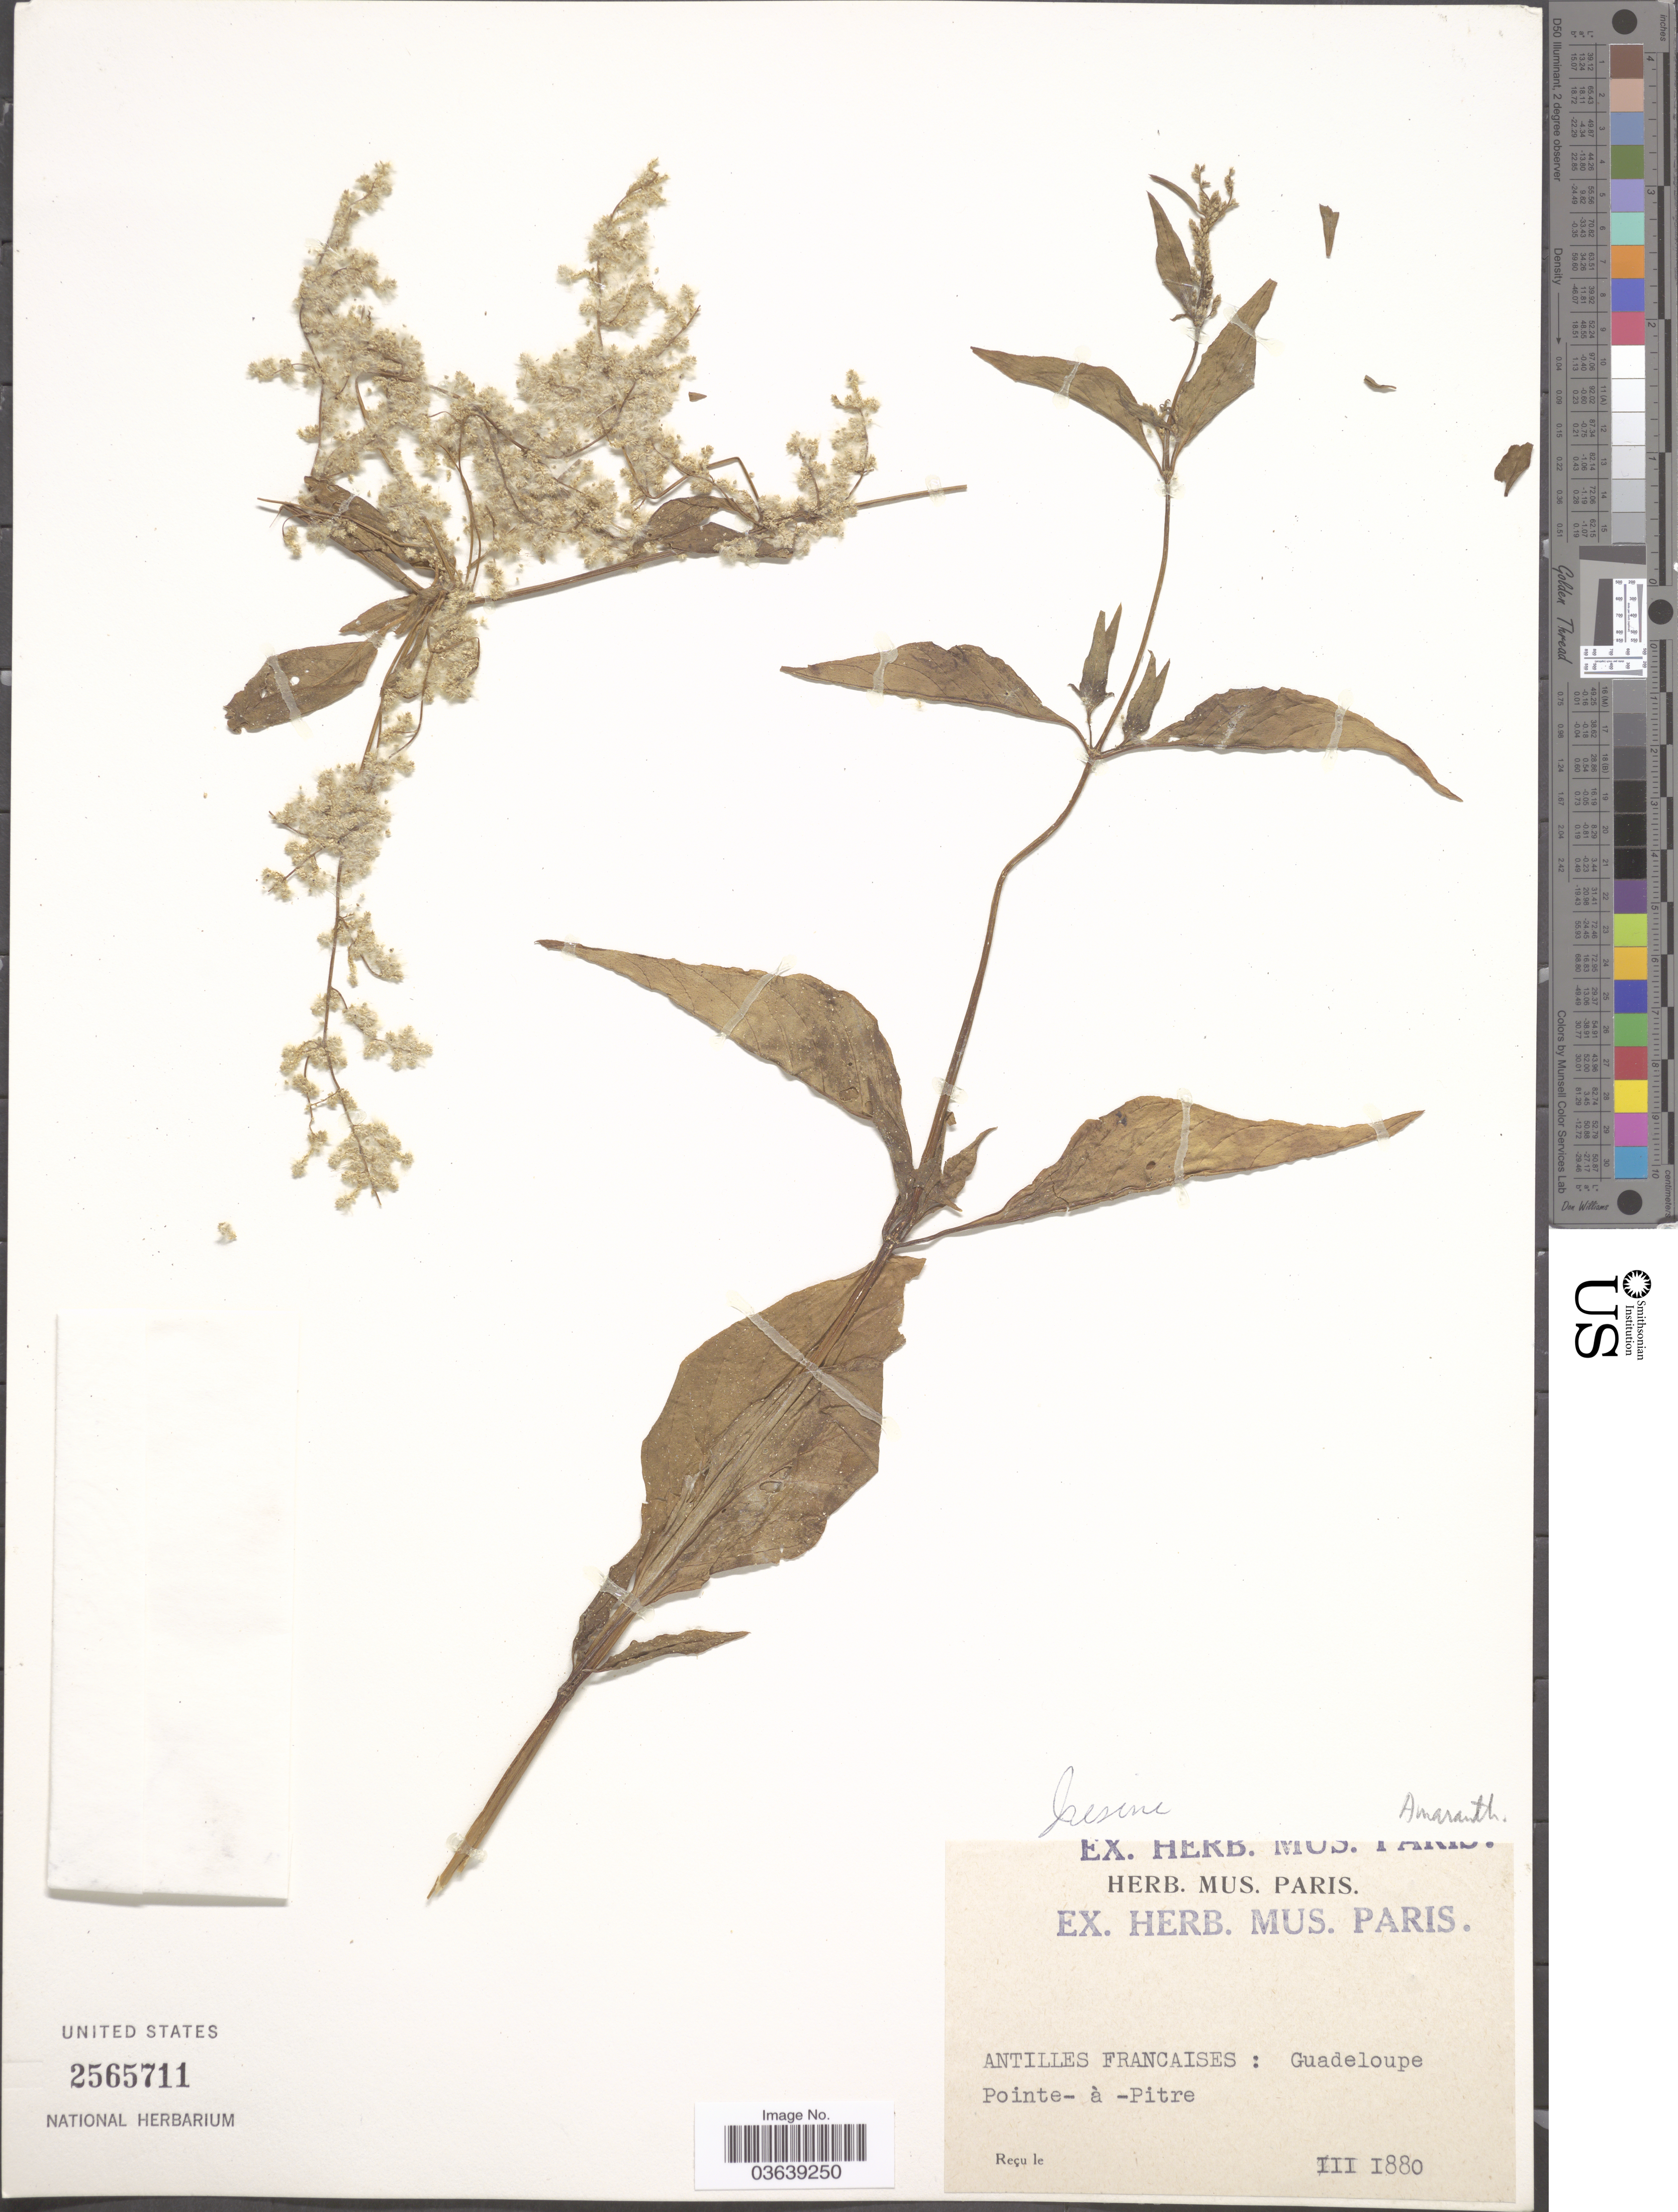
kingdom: Plantae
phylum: Tracheophyta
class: Magnoliopsida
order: Caryophyllales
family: Amaranthaceae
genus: Iresine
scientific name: Iresine sp.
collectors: ex herb. Mus. Paris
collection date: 1880-03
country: Guadeloupe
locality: Antilles Francaises: Pointe- à -Pitre.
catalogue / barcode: US 2565711